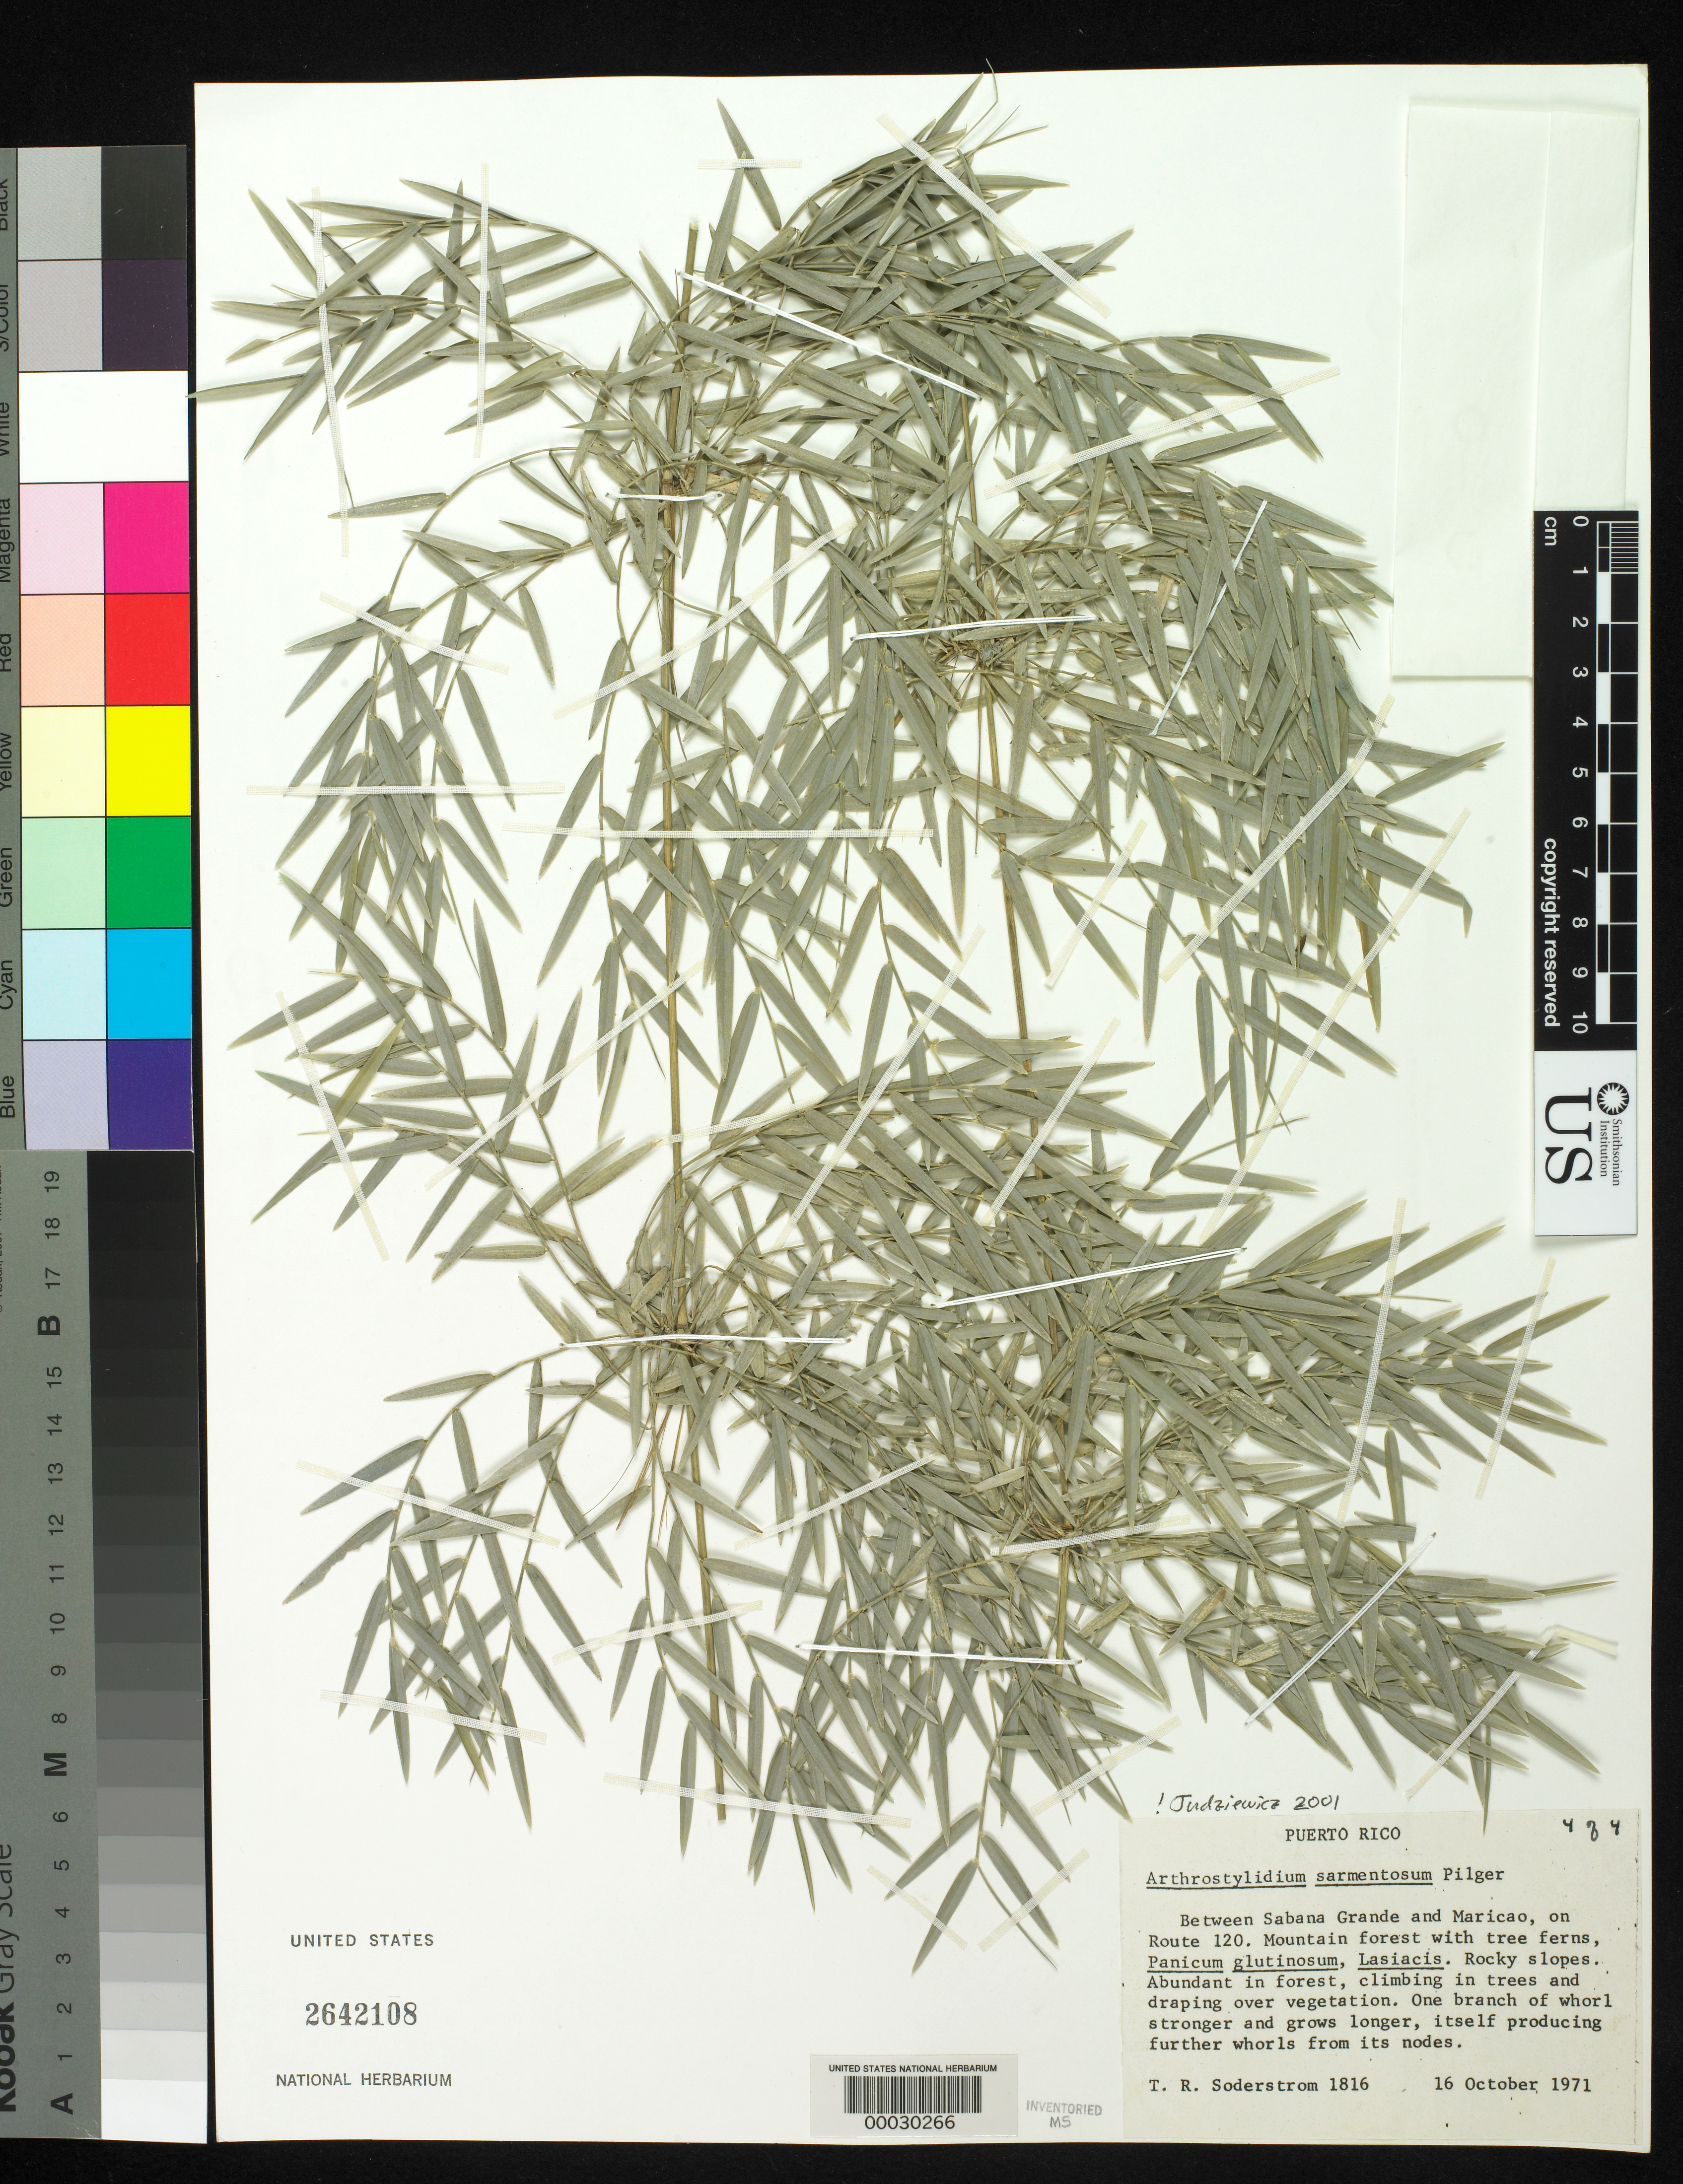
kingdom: Plantae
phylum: Tracheophyta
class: Liliopsida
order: Poales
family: Poaceae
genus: Arthrostylidium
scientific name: Arthrostylidium sarmentosum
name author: Pilg. in Urb.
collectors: T. R. Soderstrom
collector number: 1816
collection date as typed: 16 Oct 1971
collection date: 1971-10-16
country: Puerto Rico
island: Greater Antilles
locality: Sabana grande, maricao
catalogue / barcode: US 2642108